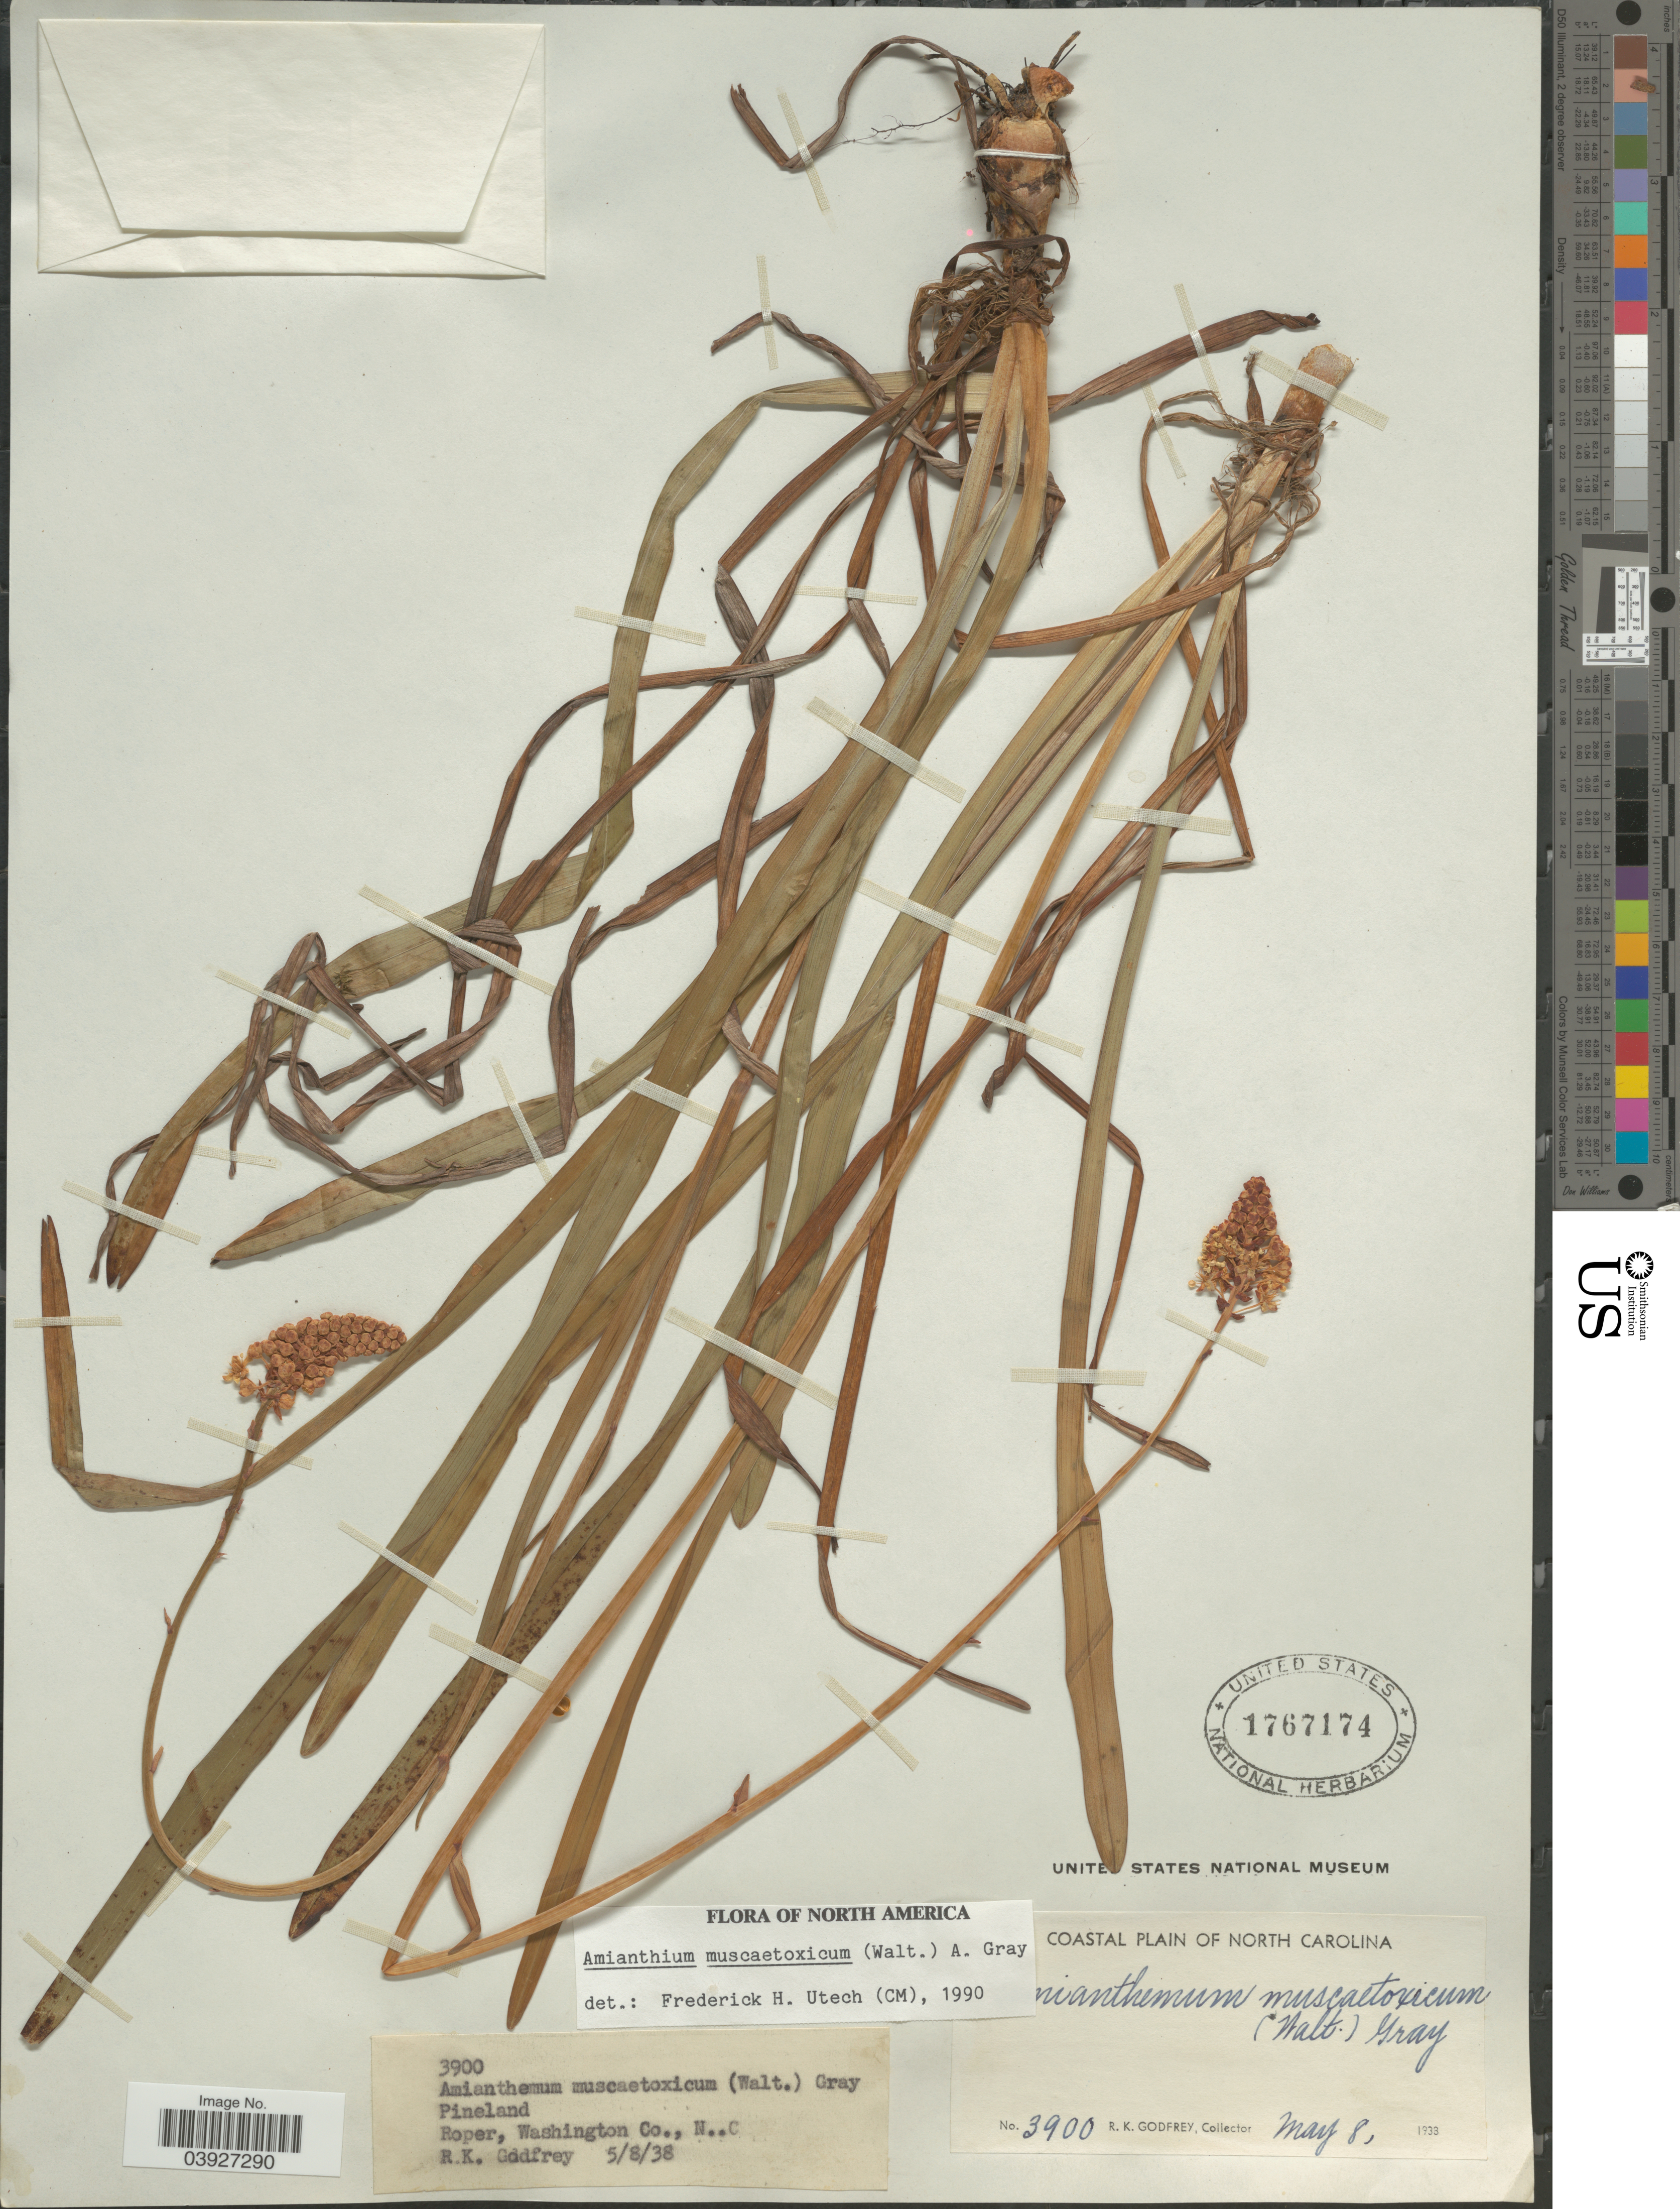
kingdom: Plantae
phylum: Tracheophyta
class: Liliopsida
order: Liliales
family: Melanthiaceae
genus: Amianthium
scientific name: Amianthium muscitoxicum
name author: (Walter) A. Gray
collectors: R. K. Godfrey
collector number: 3900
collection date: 1938-05-08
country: United States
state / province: North Carolina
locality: Roper, Washington Co. Coastal Plain of North Carolina.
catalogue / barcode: US 1767174